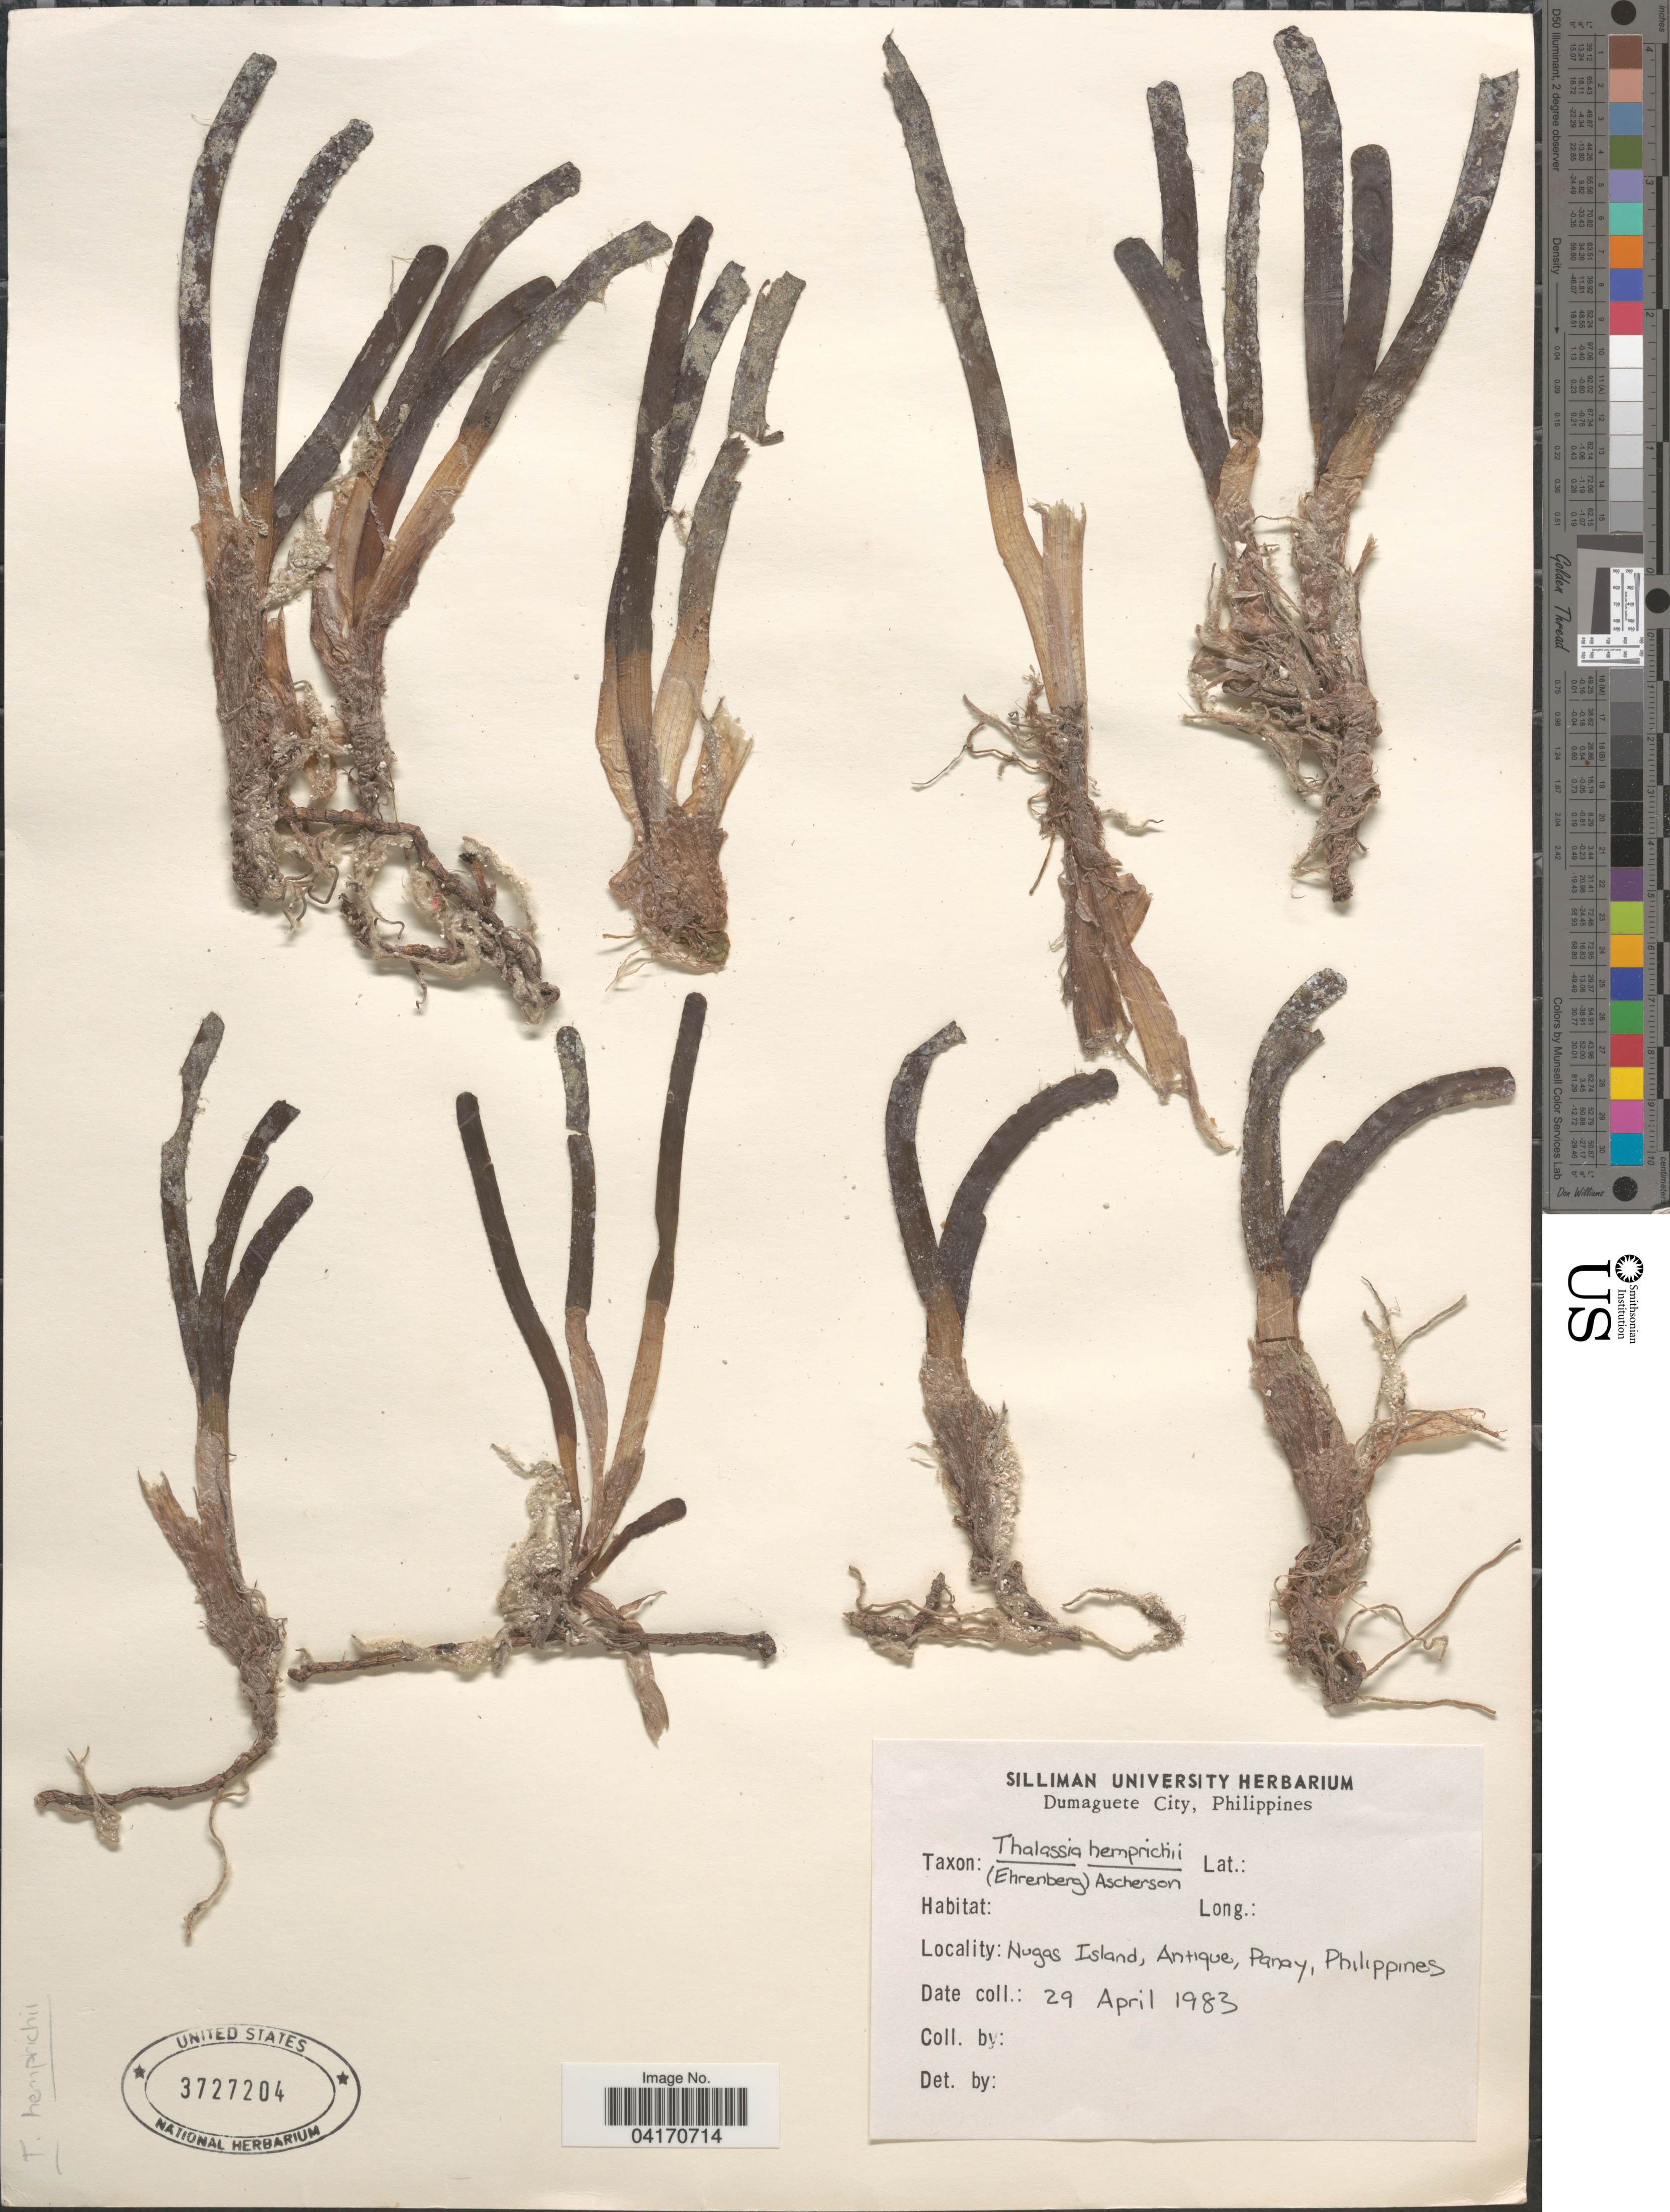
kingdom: Plantae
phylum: Tracheophyta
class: Liliopsida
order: Alismatales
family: Hydrocharitaceae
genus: Thalassia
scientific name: Thalassia hemprichii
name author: Asch.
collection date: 1983-04-29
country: Philippines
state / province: Western Visayas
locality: Nugas Island, Antique, Panay.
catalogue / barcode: US 3727204